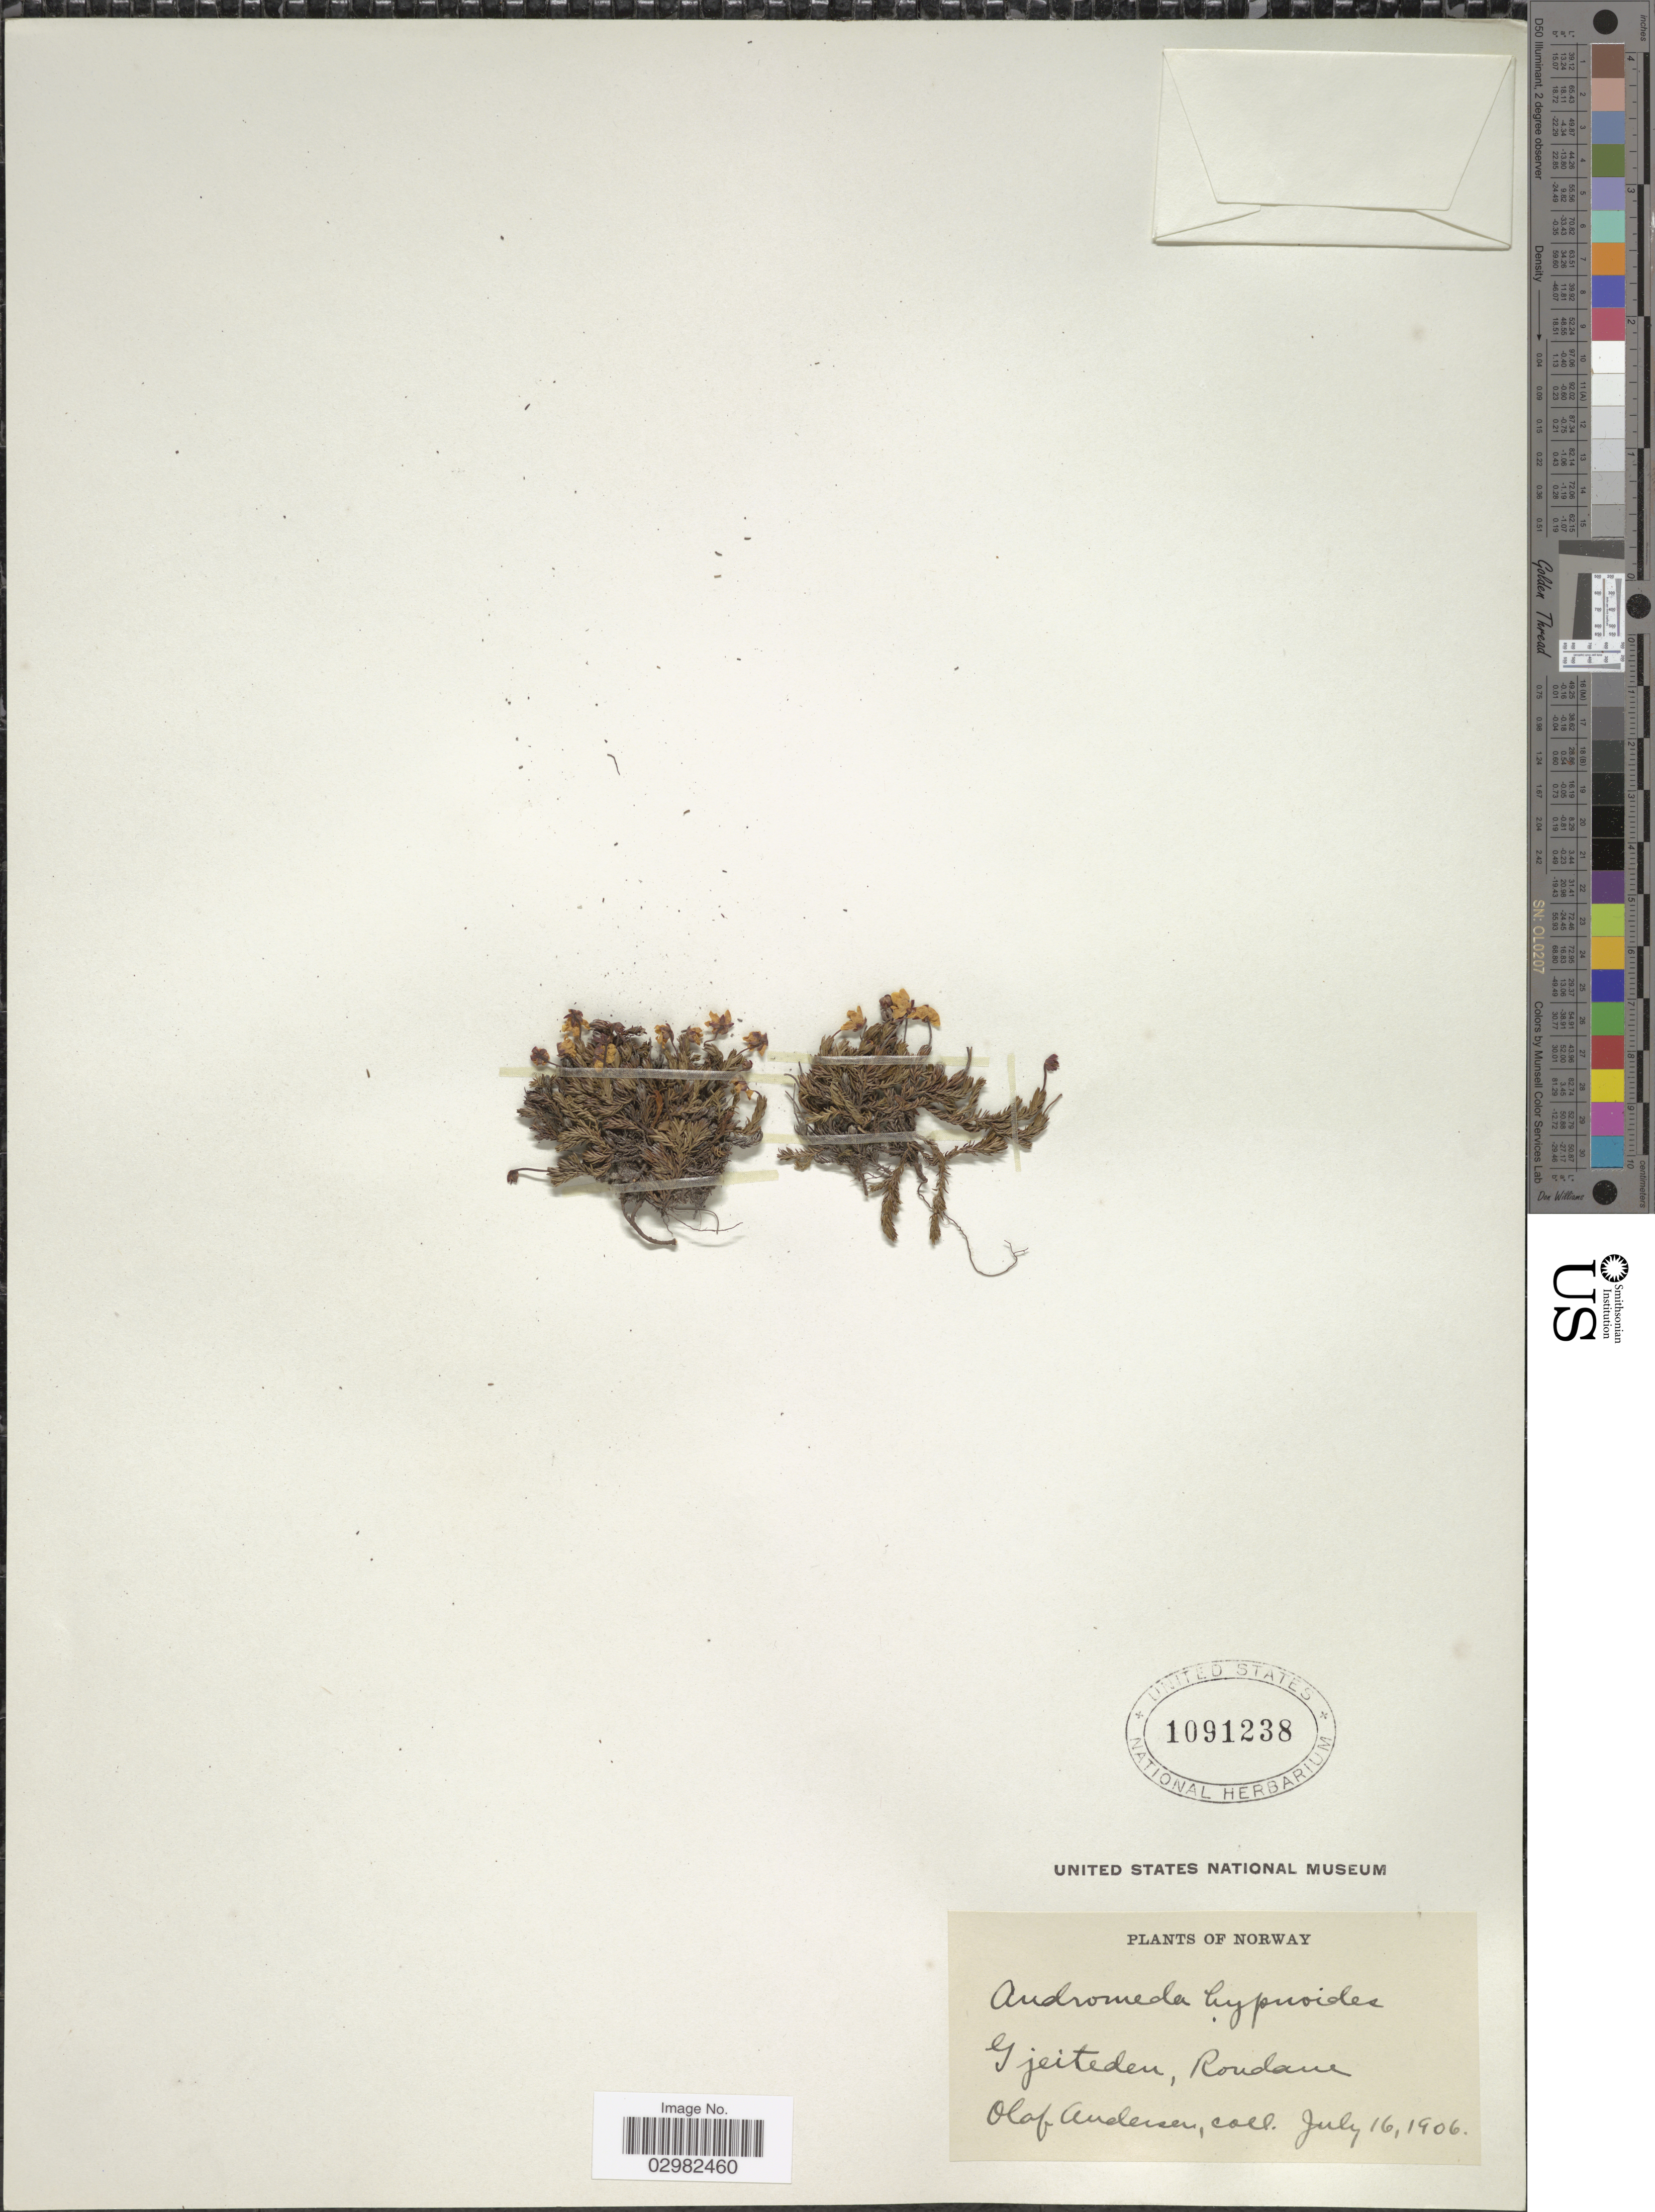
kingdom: Plantae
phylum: Tracheophyta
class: Magnoliopsida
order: Ericales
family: Ericaceae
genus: Harrimanella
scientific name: Harrimanella hypnoides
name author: (L.) Coville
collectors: O. Andersen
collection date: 1906-07-16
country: Norway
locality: Gjeiteden, Rondane.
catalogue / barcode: US 1091238